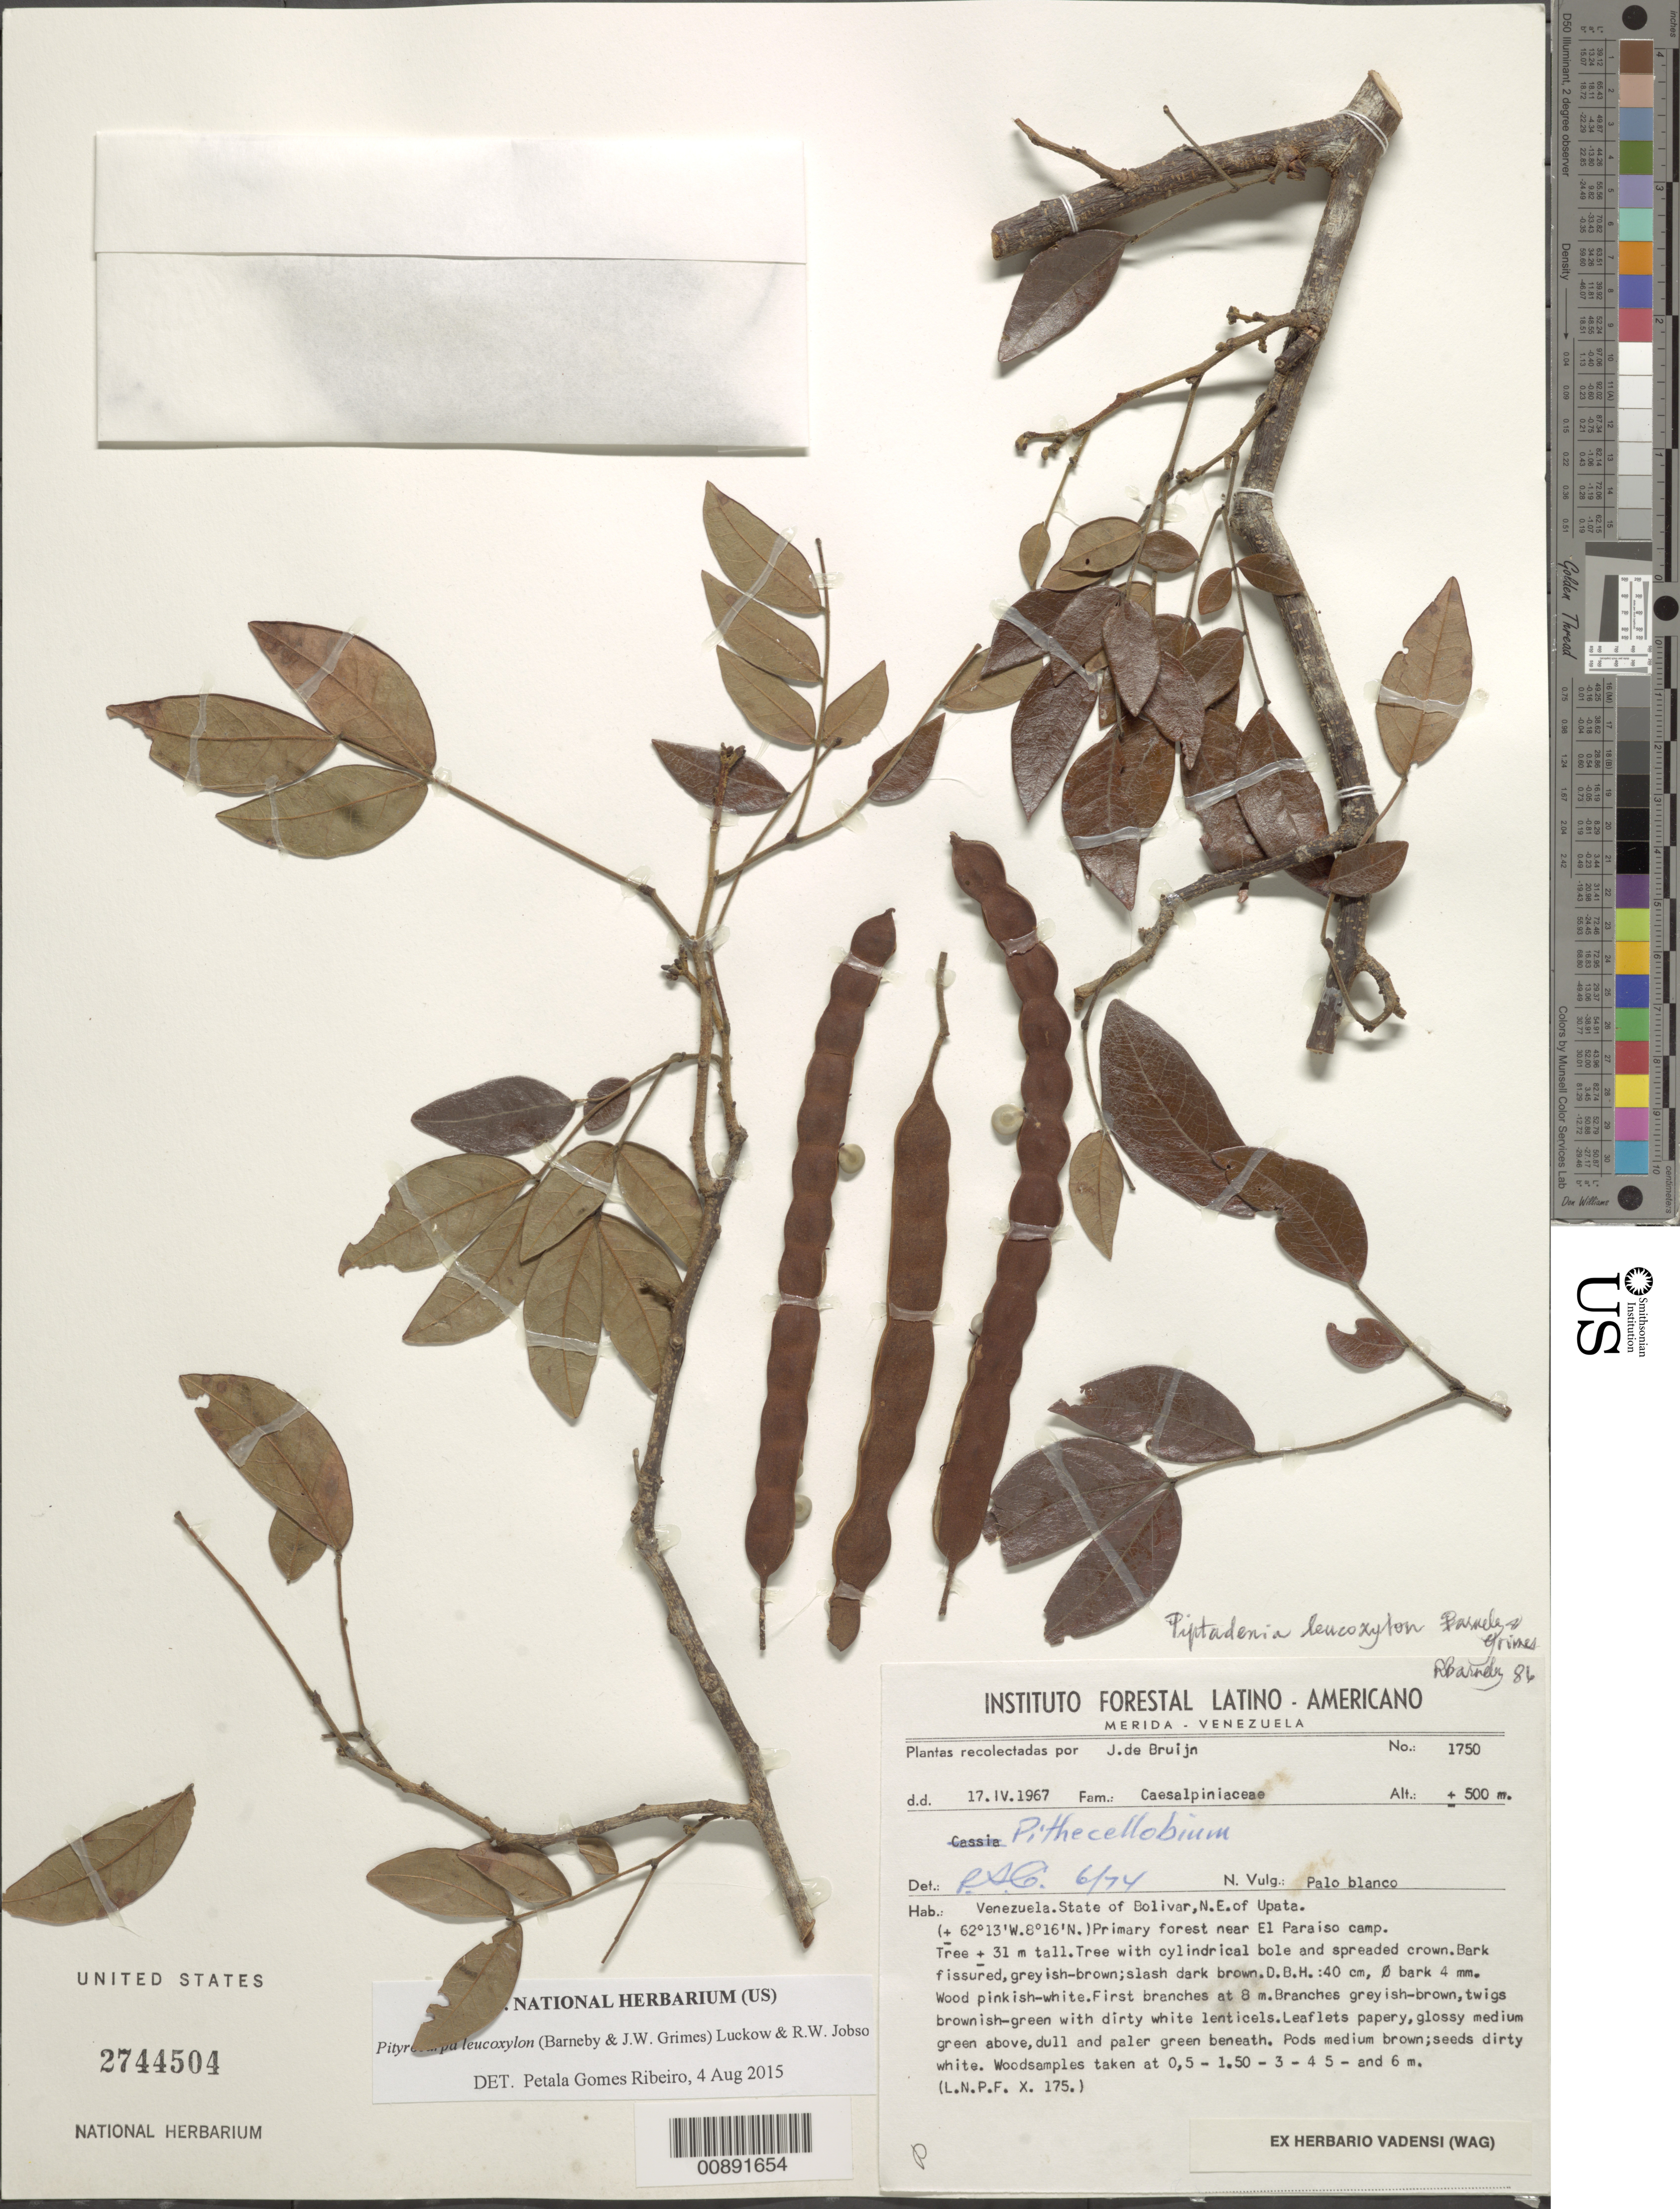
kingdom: Plantae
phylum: Tracheophyta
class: Magnoliopsida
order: Fabales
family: Fabaceae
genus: Pityrocarpa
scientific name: Pityrocarpa leucoxylon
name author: (Barneby & J.W. Grimes) Luckow & R. W. Jobson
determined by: Gomes Ribeiro, P.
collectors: J. Bruijn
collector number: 1750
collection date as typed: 17-Apr-67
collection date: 1967-04-17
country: Venezuela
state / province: Bolívar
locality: Upata, NE of, near El Paraiso camp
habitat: Primary forest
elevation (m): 500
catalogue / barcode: US 2744504